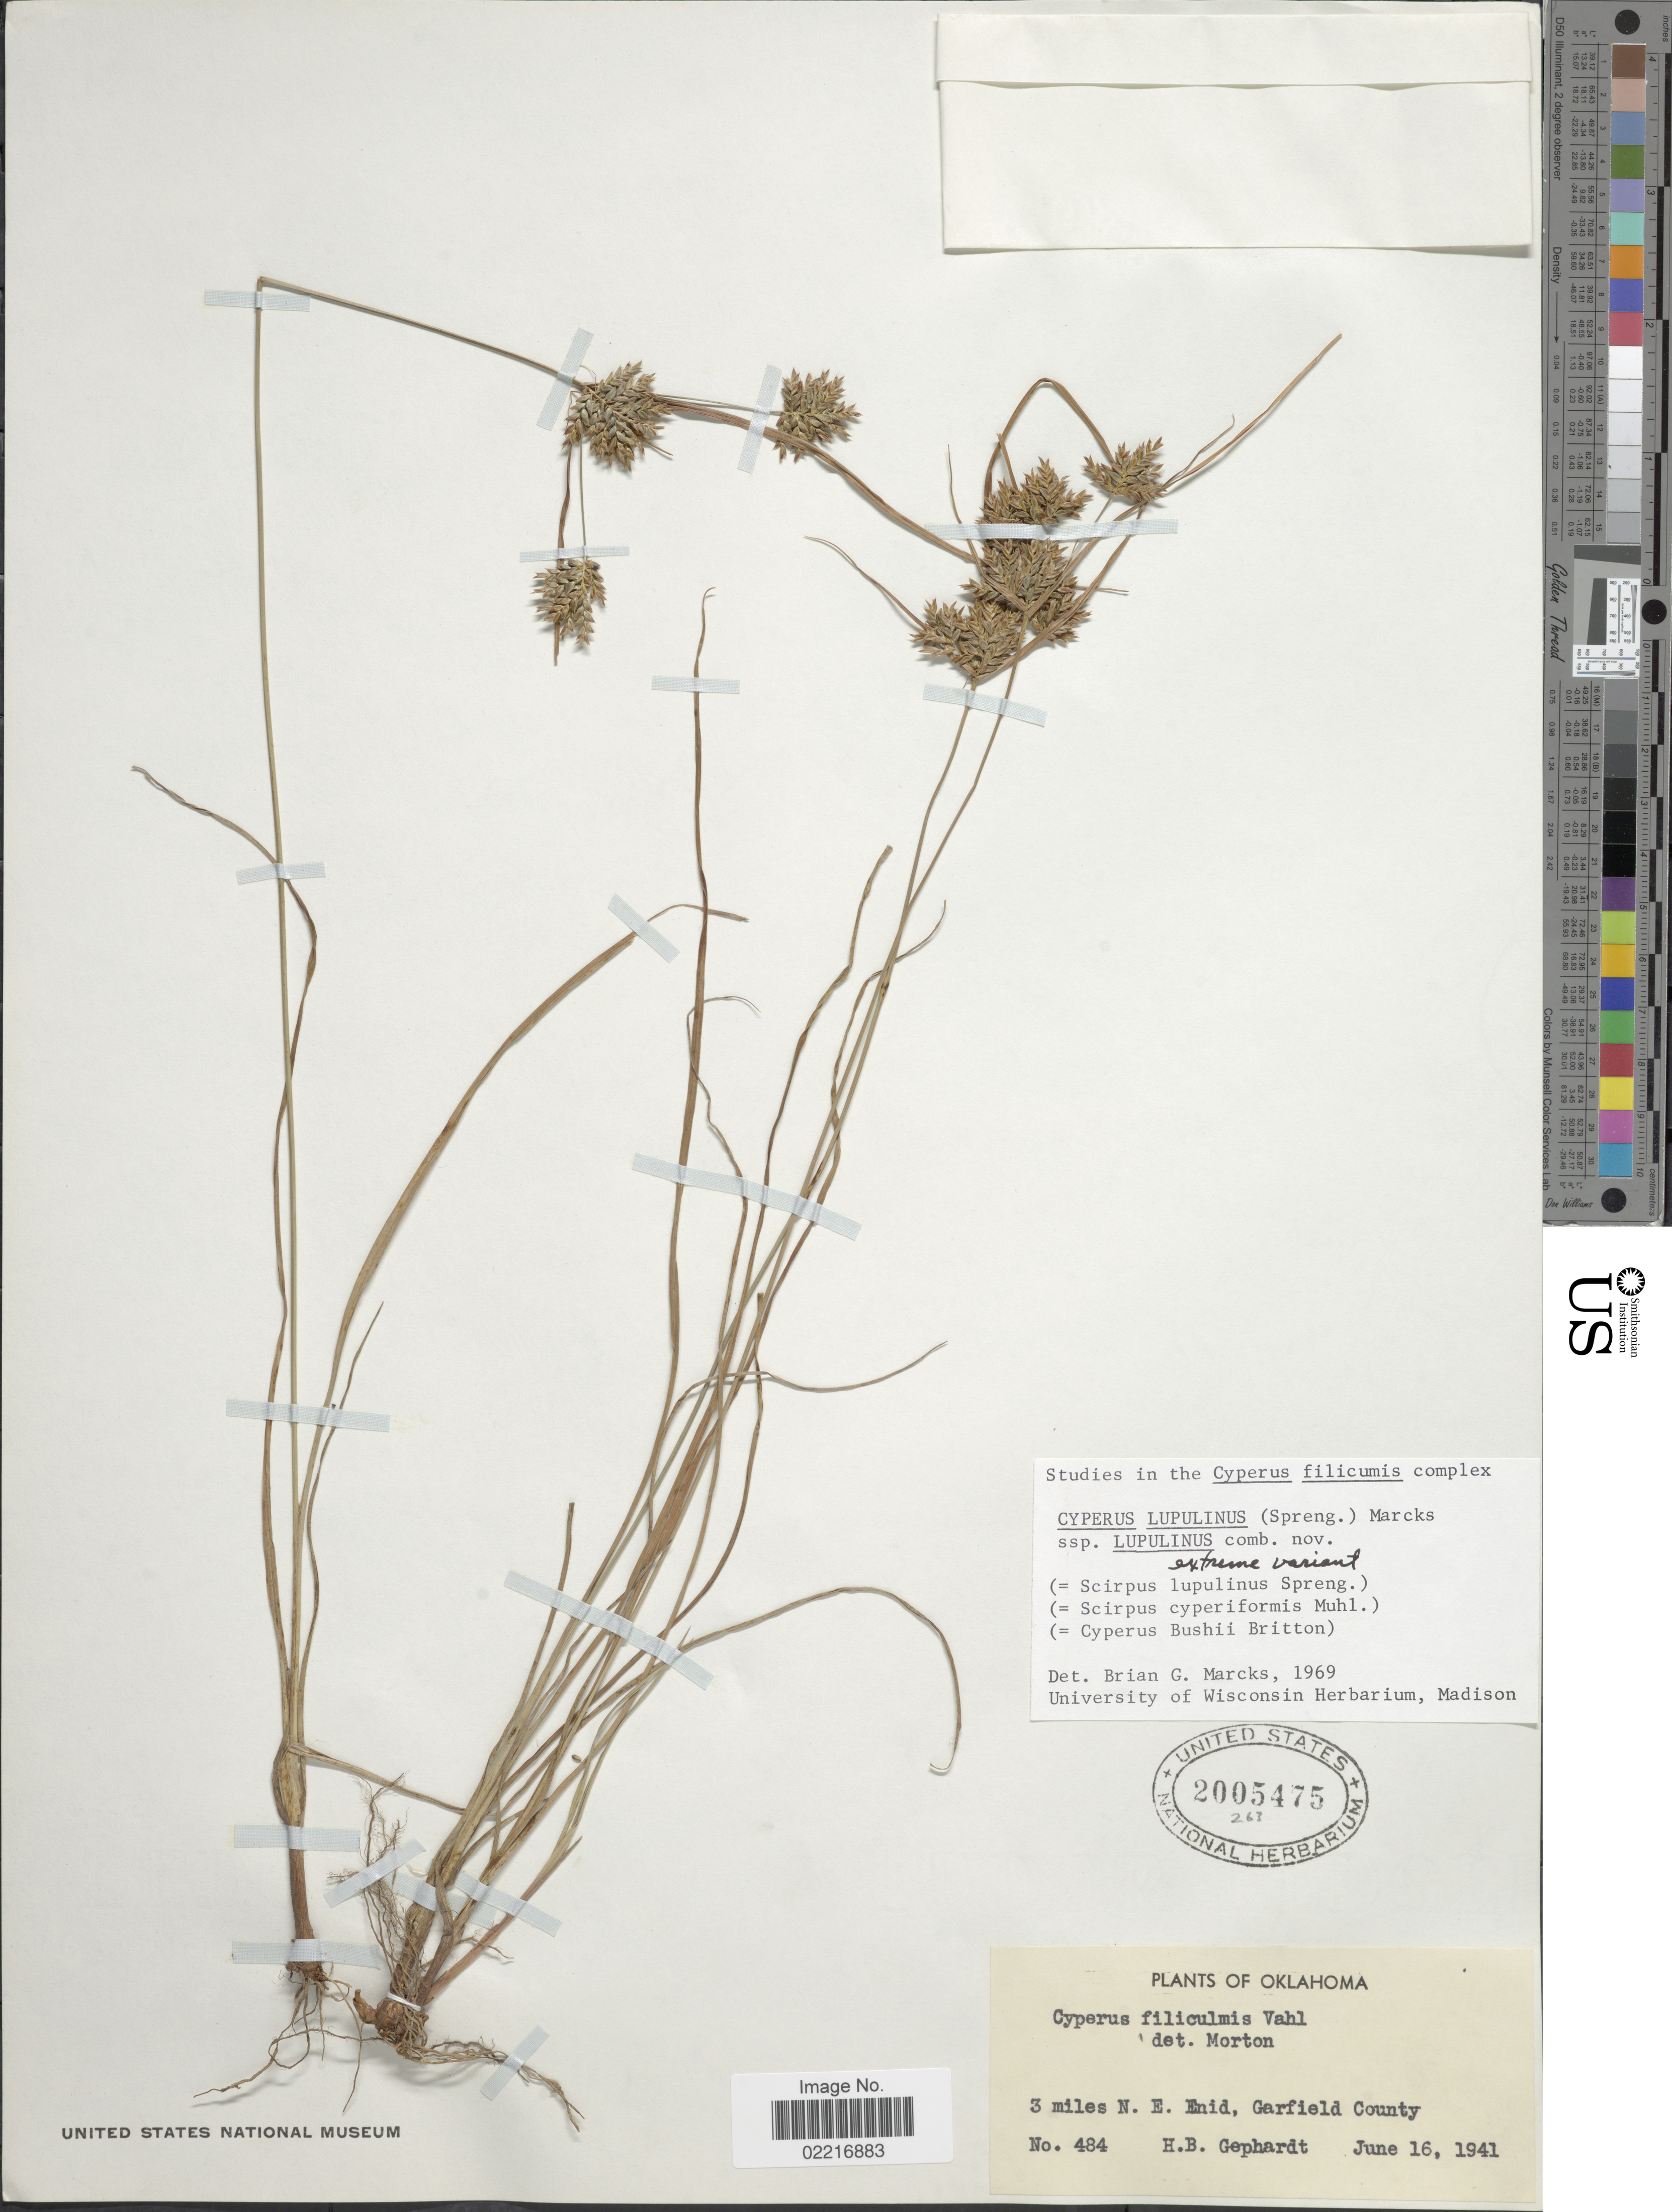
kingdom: Plantae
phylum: Tracheophyta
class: Liliopsida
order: Poales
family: Cyperaceae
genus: Cyperus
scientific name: Cyperus lupulinus subsp. lupulinus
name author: (Spreng.) Marcks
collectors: H. Gephardt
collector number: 484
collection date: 1941-06-16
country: United States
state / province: Oklahoma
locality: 3 miles N.E. Enid, Garfield County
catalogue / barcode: US 2005475